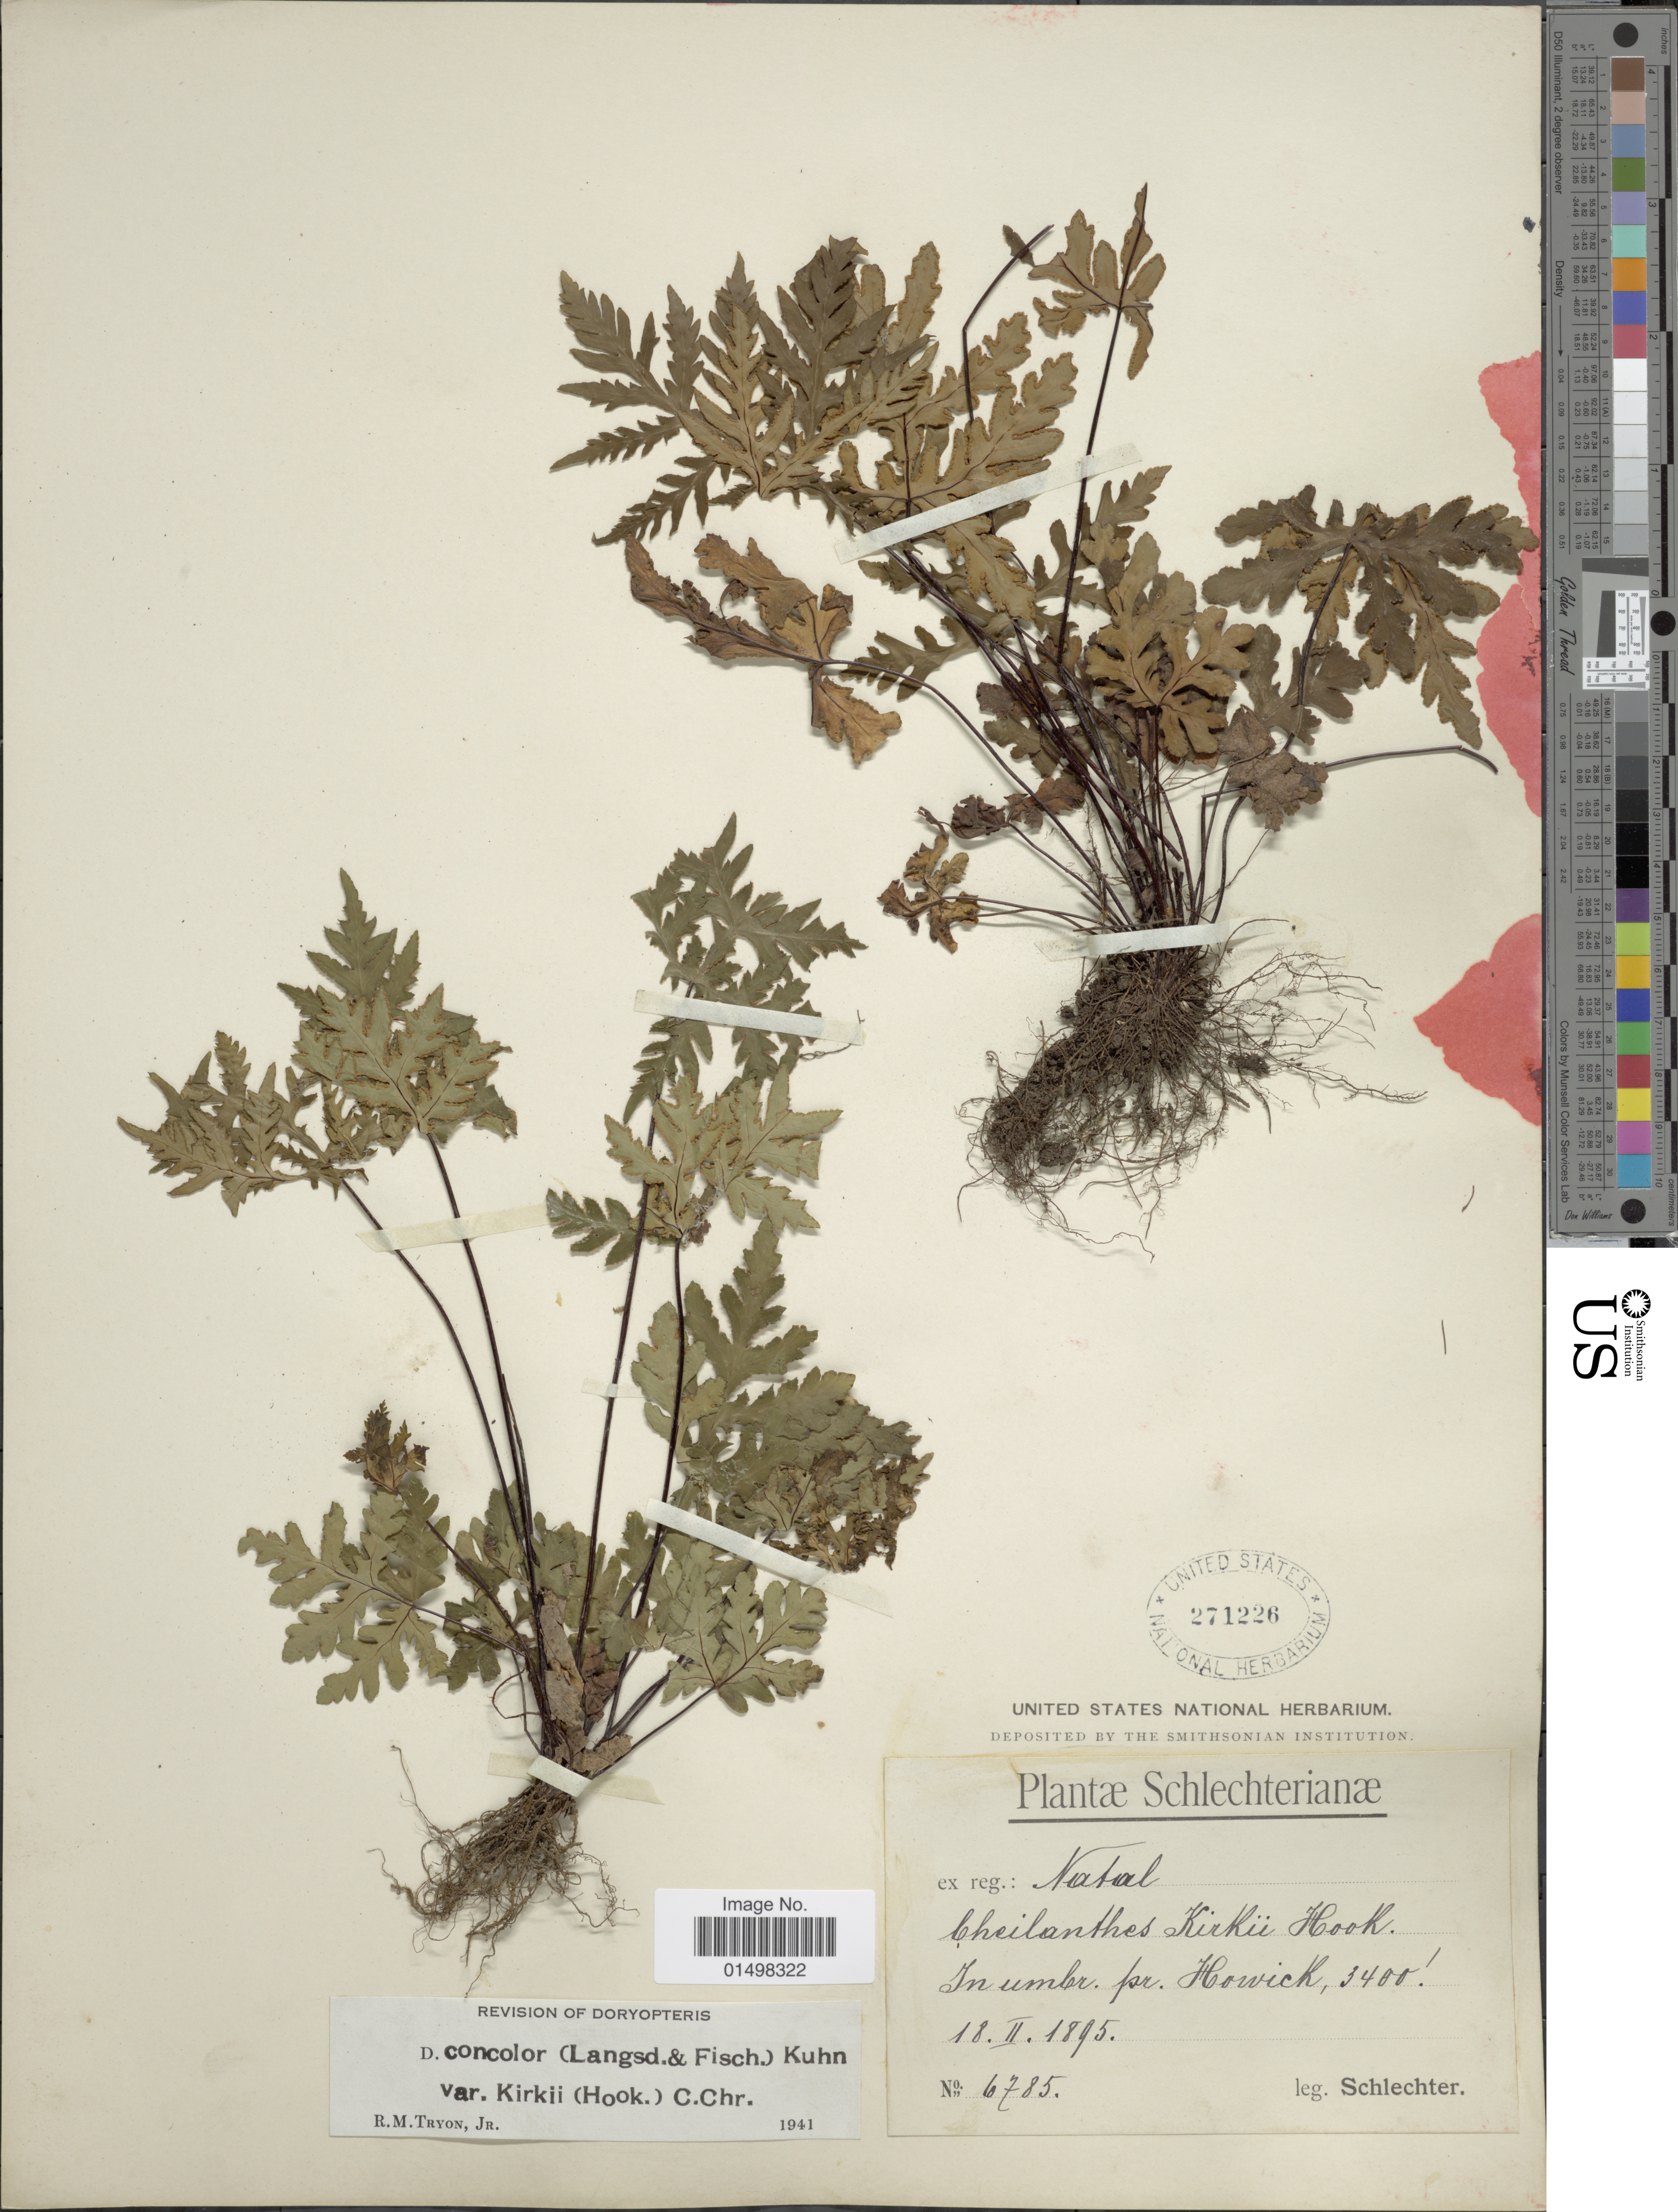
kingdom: Plantae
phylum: Tracheophyta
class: Polypodiopsida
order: Polypodiales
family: Pteridaceae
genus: Doryopteris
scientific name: Doryopteris concolor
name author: (Langsd. & Fisch.) Kuhn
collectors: Schlechter, --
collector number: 6785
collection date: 1895-02-18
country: South Africa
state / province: KwaZulu-Natal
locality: Natal. In umbr. pr. Howick.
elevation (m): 1036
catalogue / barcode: US 271226